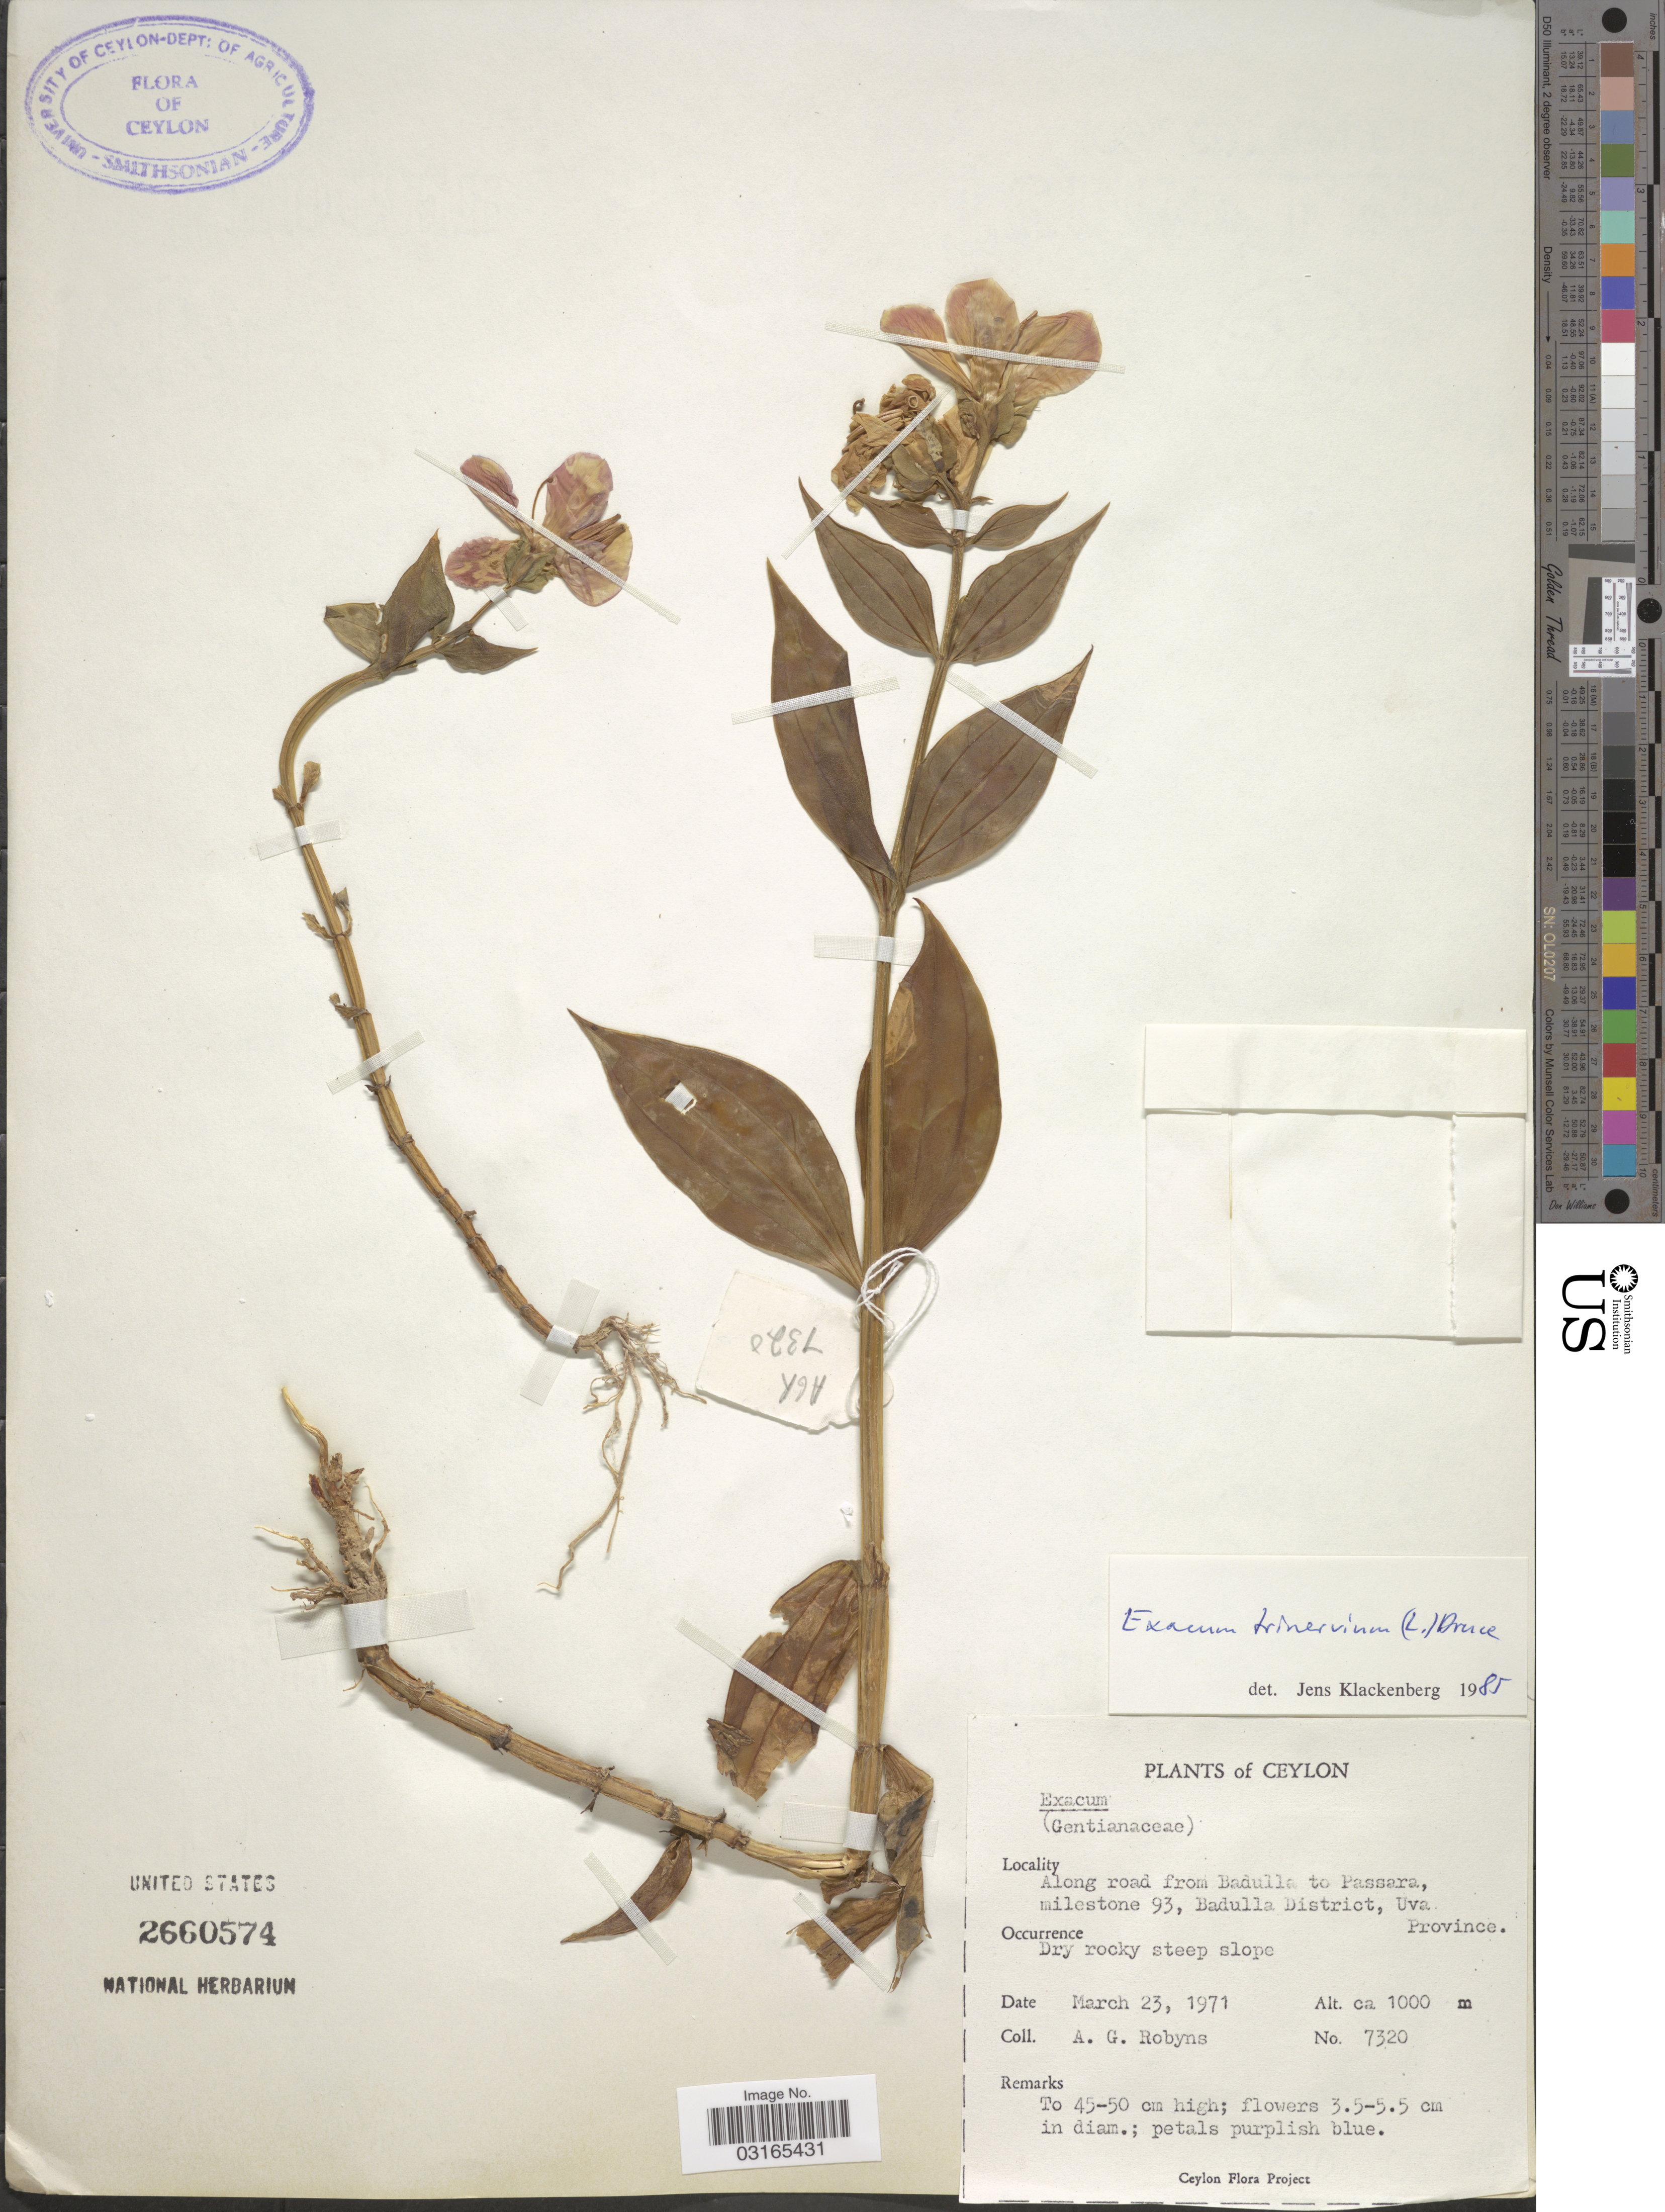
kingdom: Plantae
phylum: Tracheophyta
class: Magnoliopsida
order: Gentianales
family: Gentianaceae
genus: Exacum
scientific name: Exacum trinervium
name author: (L.) Druce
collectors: A. G. Robyns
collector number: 7320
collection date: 1971-03-23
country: Sri Lanka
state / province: Uva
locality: Ceylon. Along road from Badulla to Passara, milestone 93, Badulla District.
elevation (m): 1000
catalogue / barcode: US 2660574